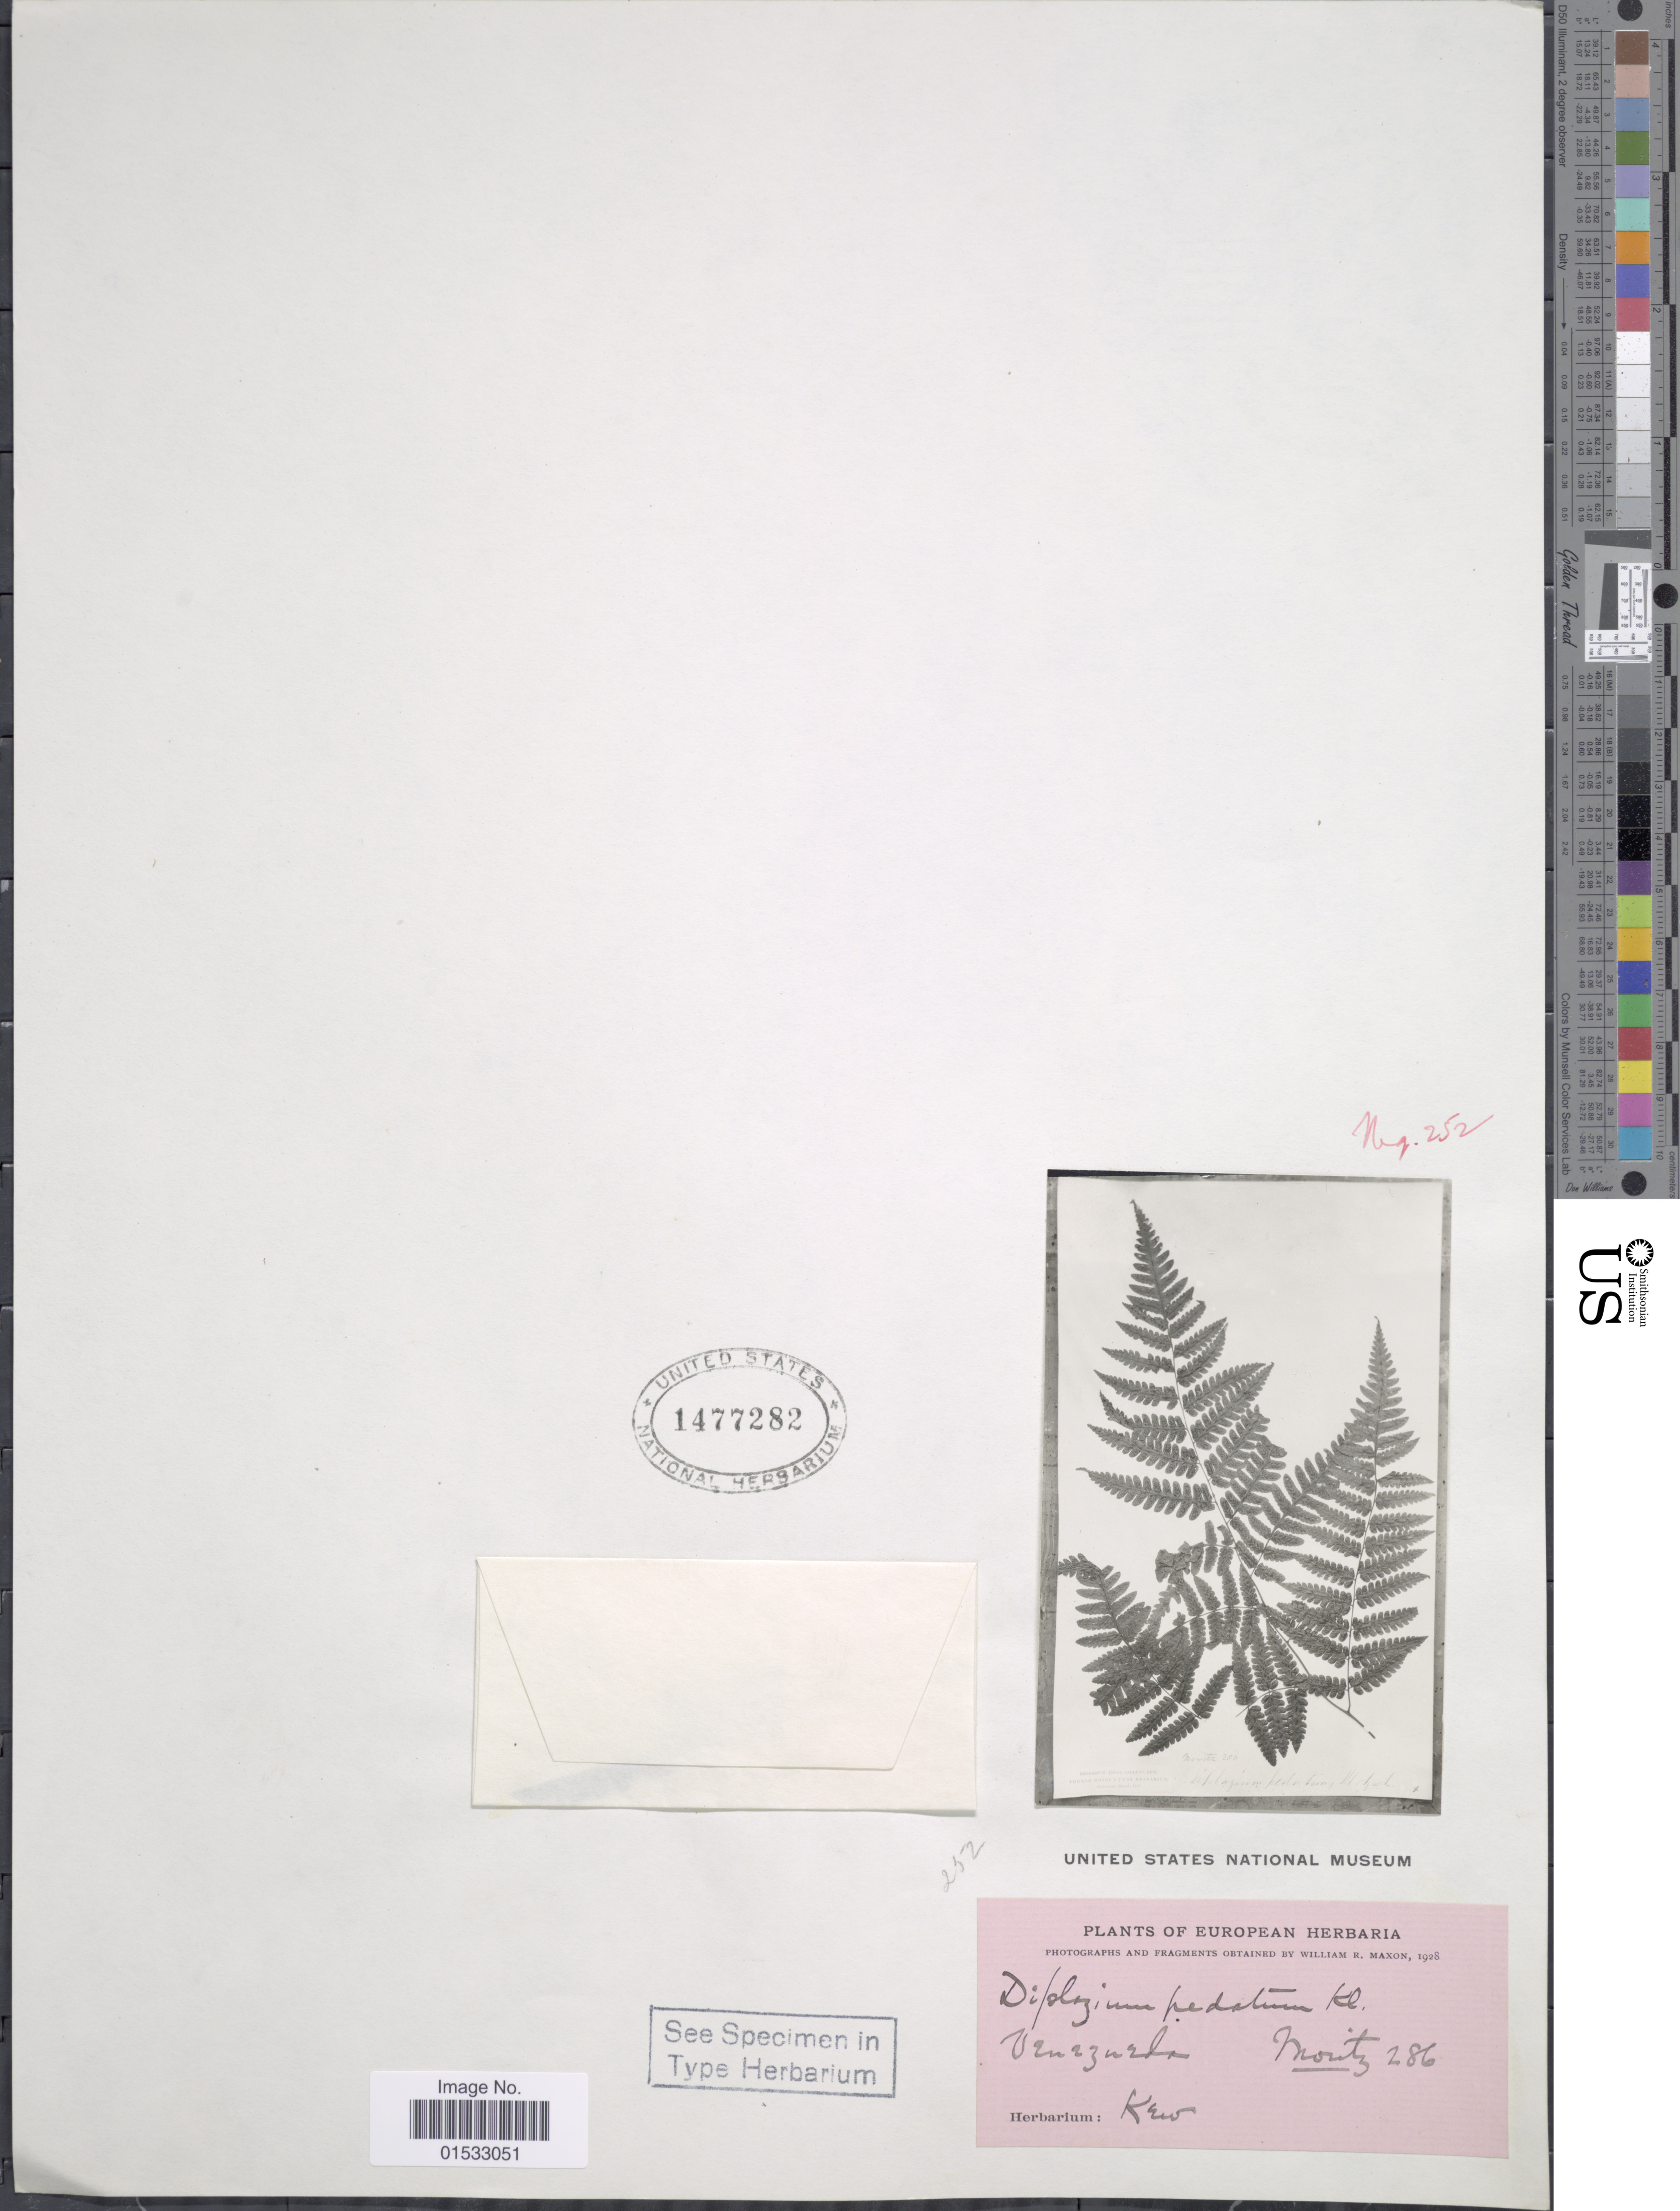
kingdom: Plantae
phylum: Tracheophyta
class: Polypodiopsida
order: Polypodiales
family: Athyriaceae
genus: Diplazium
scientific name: Diplazium pedatum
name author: Klotzsch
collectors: Moritz, --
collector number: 286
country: Venezuela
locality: European Herbaria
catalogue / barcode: US 1477282